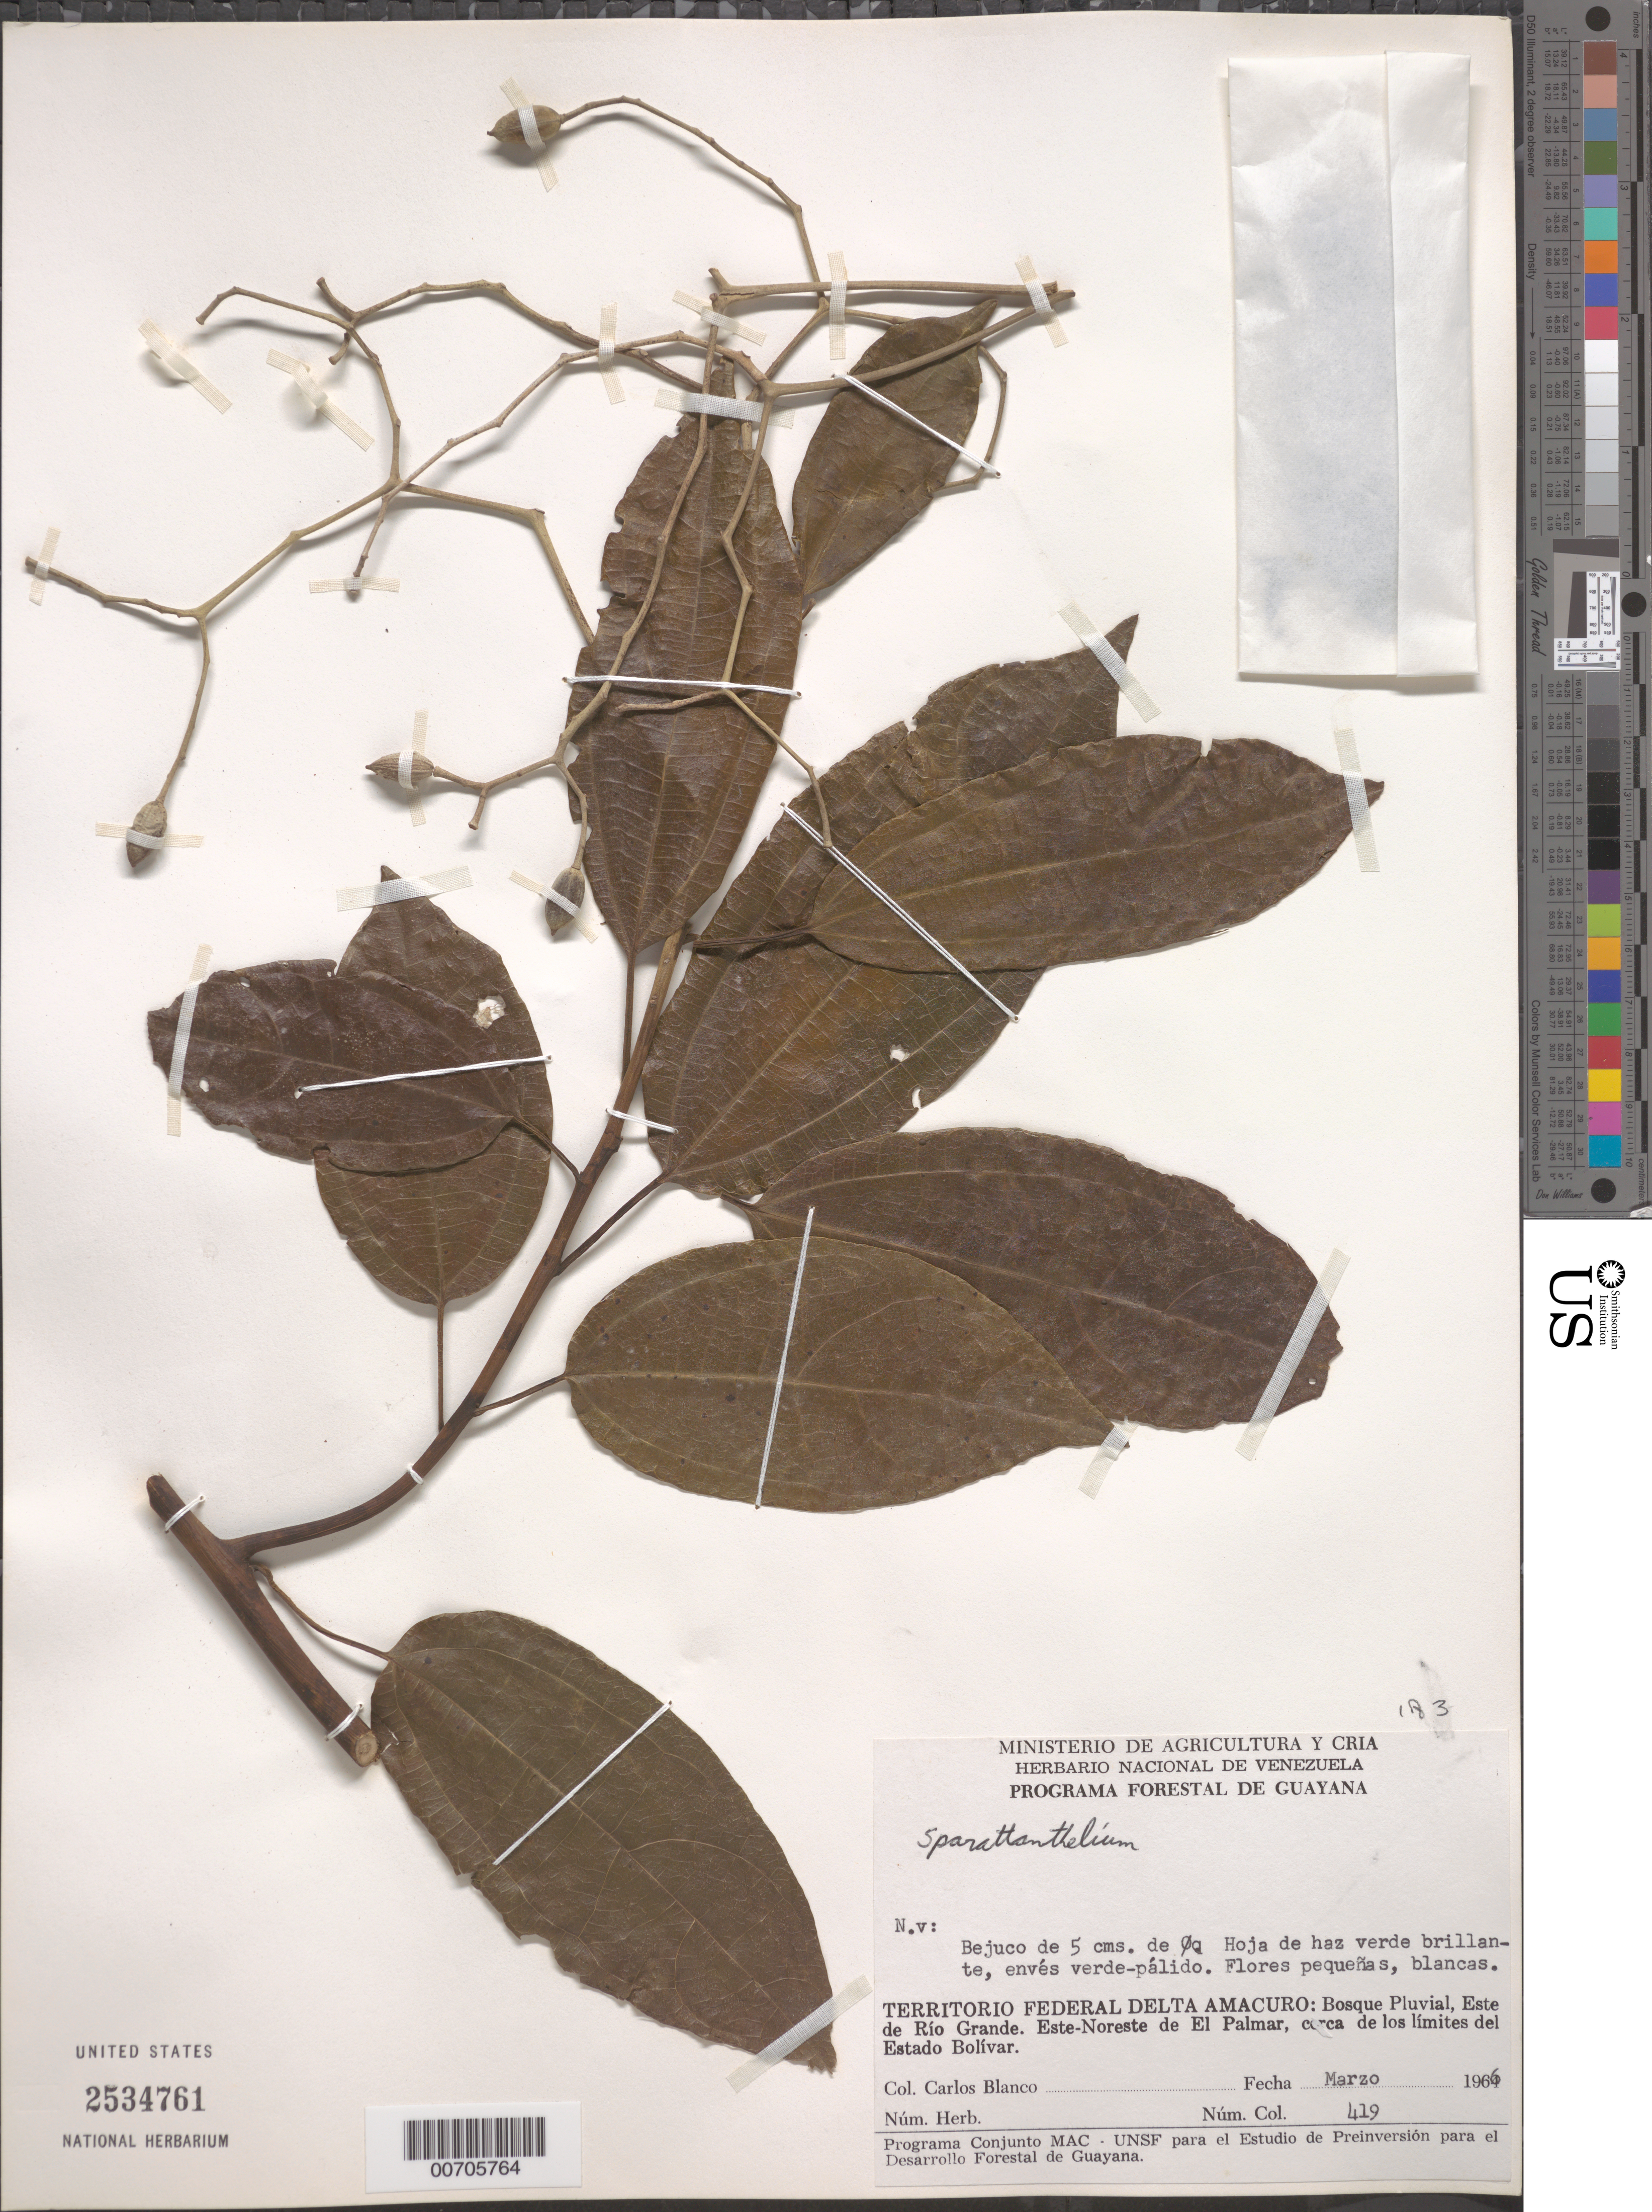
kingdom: Plantae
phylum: Tracheophyta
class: Magnoliopsida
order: Laurales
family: Hernandiaceae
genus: Sparattanthelium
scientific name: Sparattanthelium sp.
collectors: C. A. Blanco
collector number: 419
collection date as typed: Mar-66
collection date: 1966-03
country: Venezuela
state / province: Delta Amacuro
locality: Río Grande, Este de; Este-Noreste de El Palmar, cerca de los limites del Estado Bolívar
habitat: Rainforest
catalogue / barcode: US 2534761